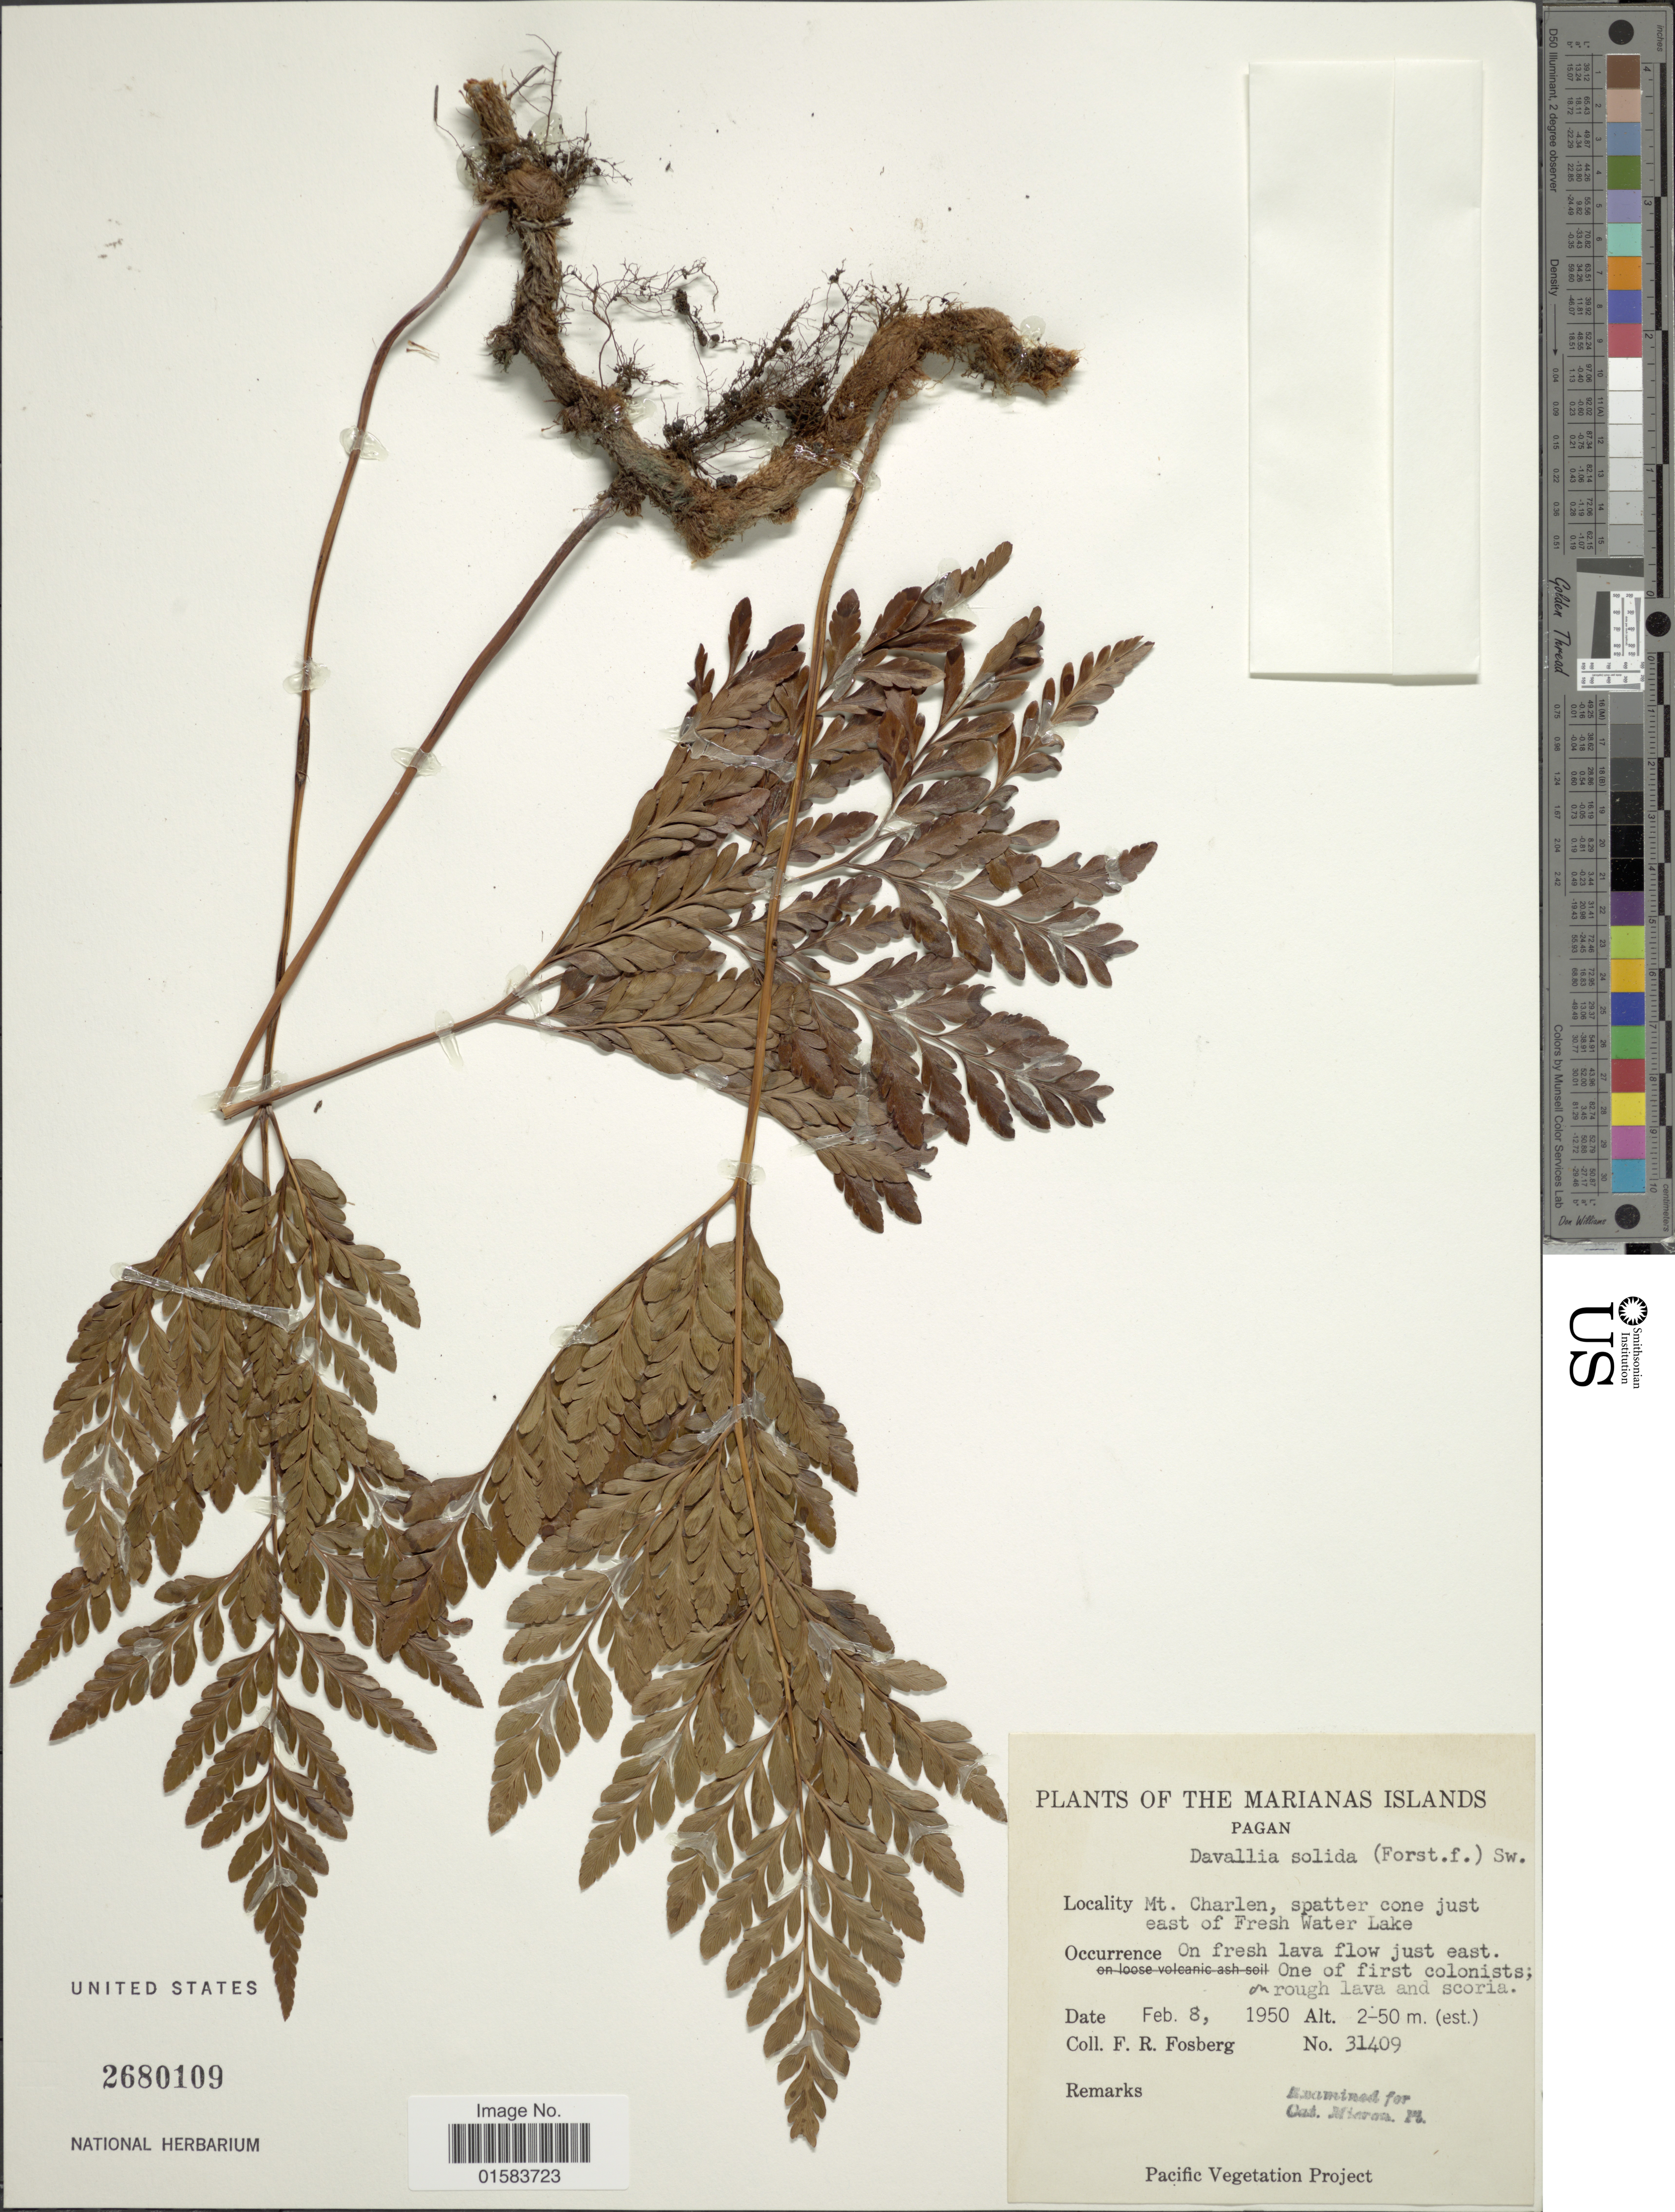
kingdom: Plantae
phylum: Tracheophyta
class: Polypodiopsida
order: Polypodiales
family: Davalliaceae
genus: Davallia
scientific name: Davallia solida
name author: (G. Forst.) Sw.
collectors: F. R. Fosberg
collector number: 31409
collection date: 1950-02-08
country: Northern Mariana Islands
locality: Pagan, Mariana Island, Mt. Charlen, spatter cone just east of Fresh Water Lake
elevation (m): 20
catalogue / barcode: US 2680109